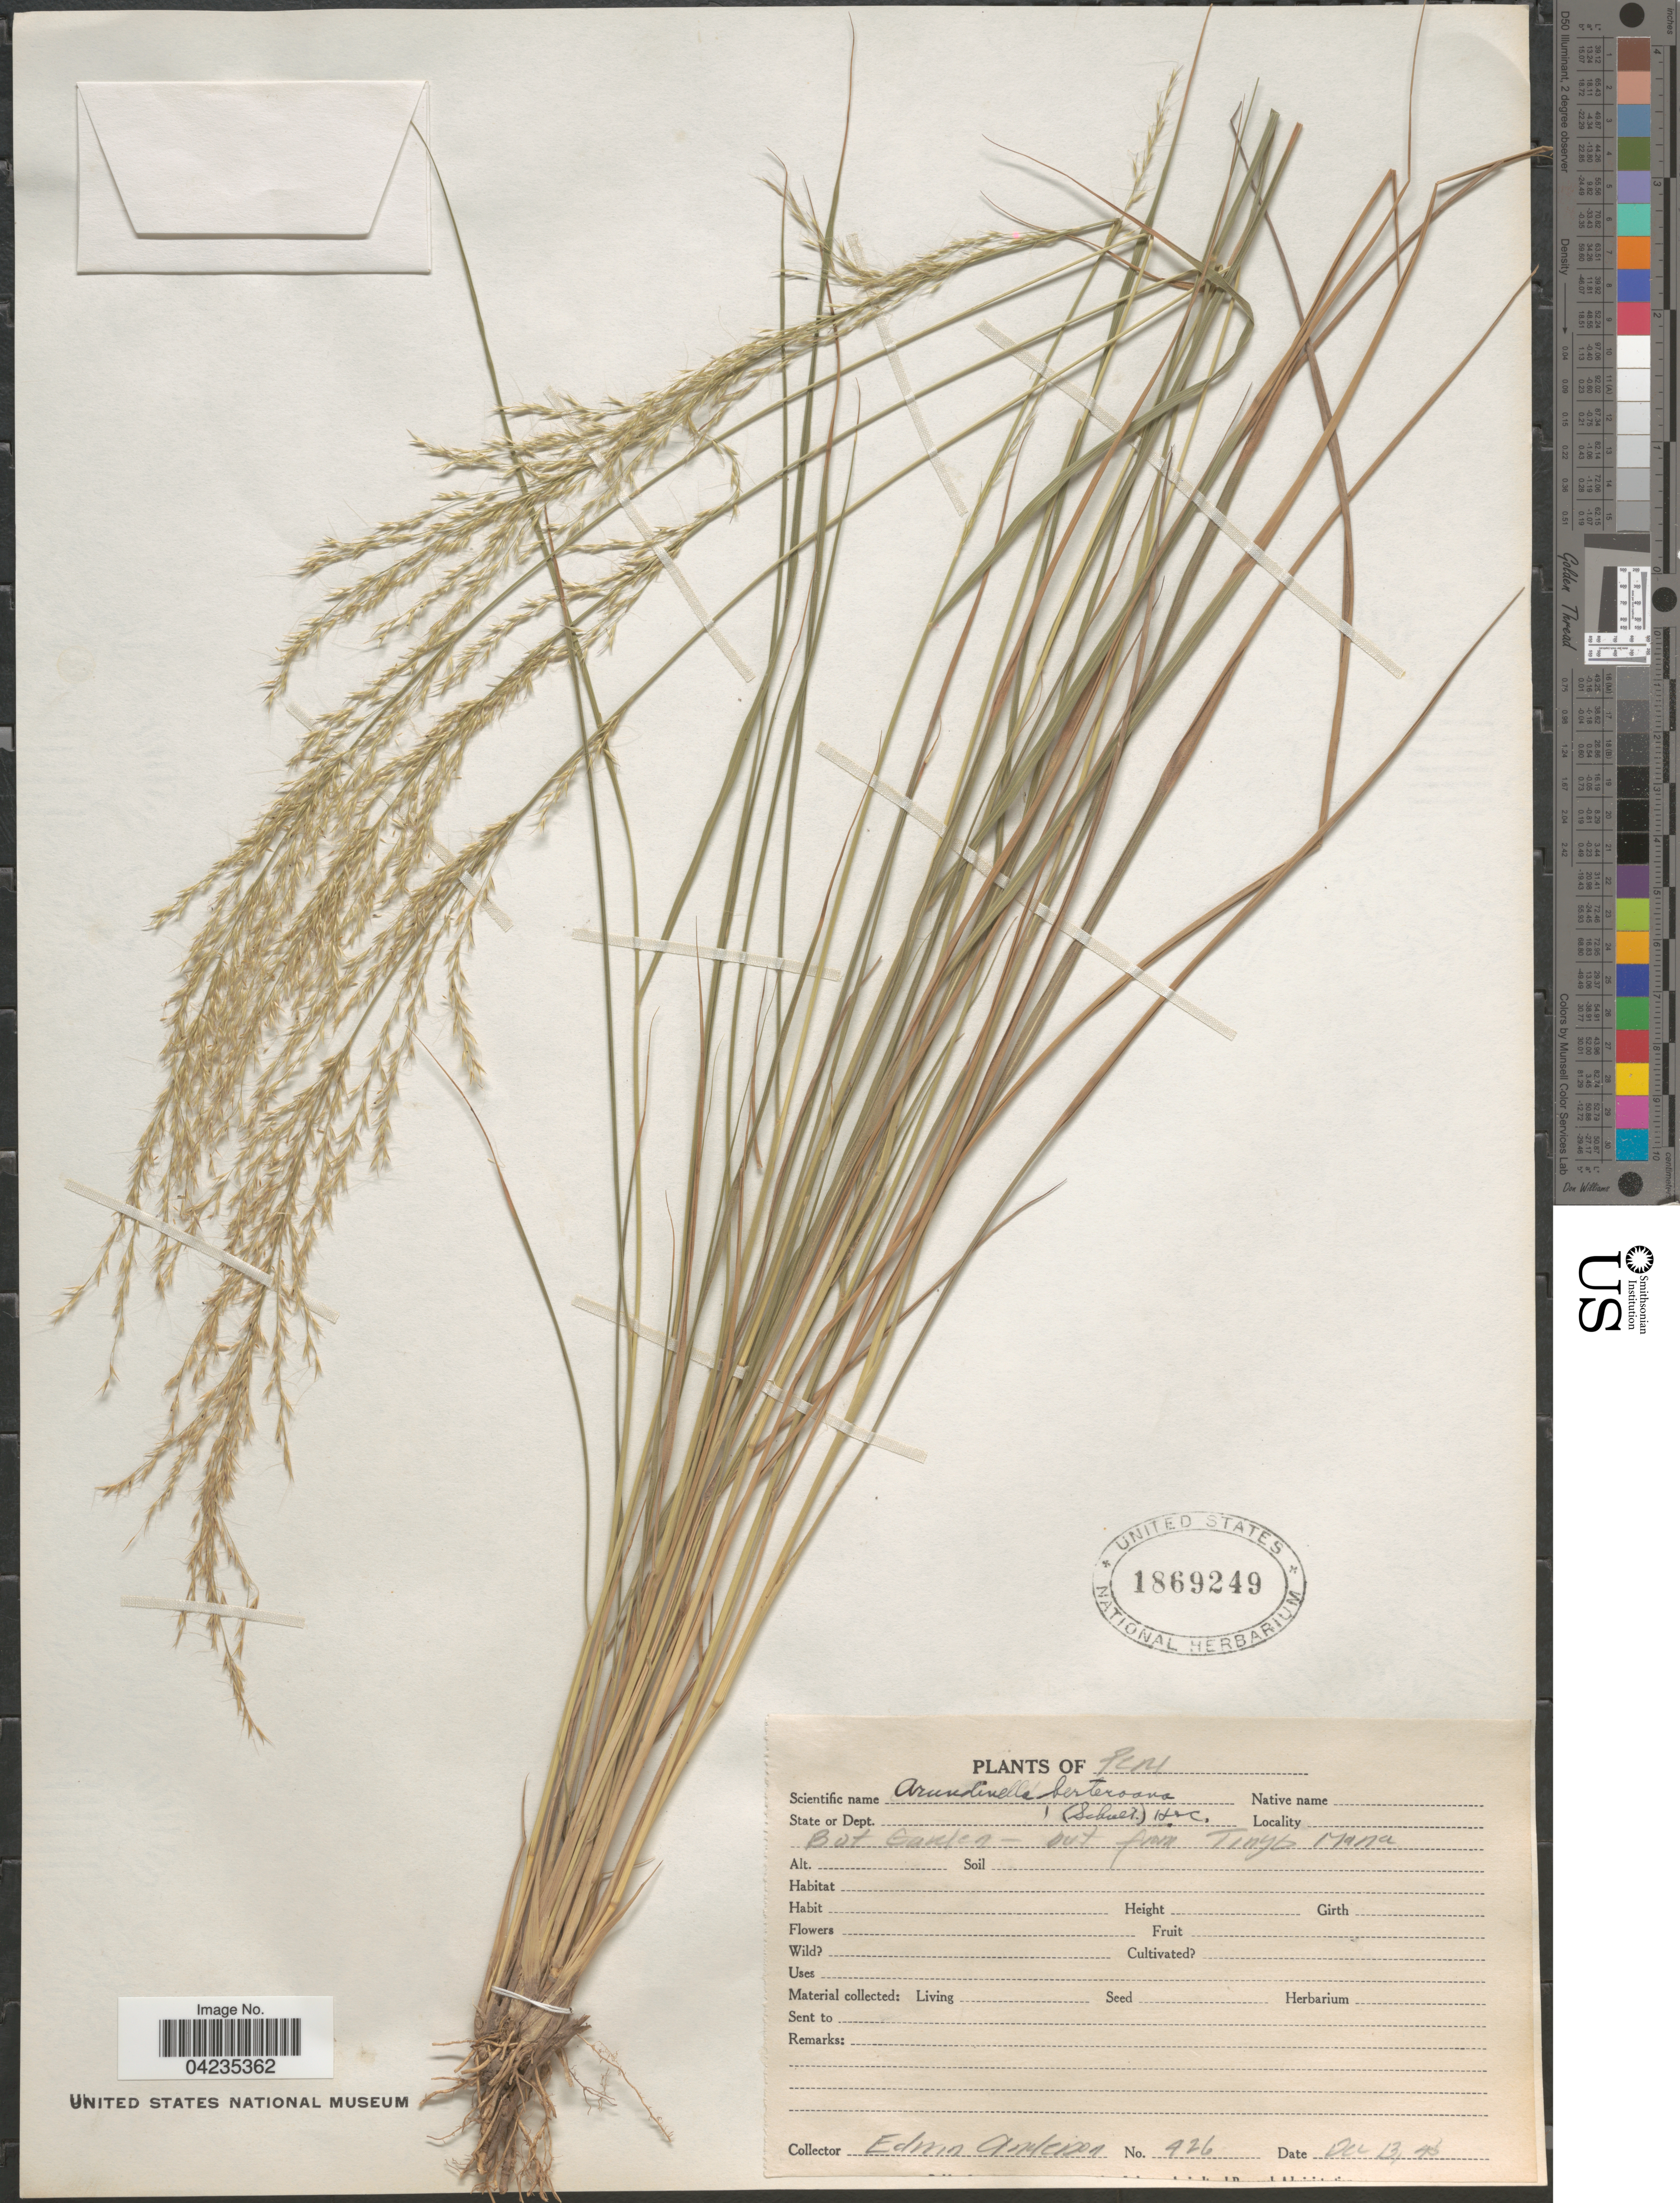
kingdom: Plantae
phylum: Tracheophyta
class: Liliopsida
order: Poales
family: Poaceae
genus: Arundinella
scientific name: Arundinella berteroniana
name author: (Schult.) Hitchc. & Chase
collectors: E. Anderson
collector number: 426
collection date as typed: Transcribed d/m/y: 13/12/46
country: Peru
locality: Bot Garden - out from Tingo Maria.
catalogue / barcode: US 1869249